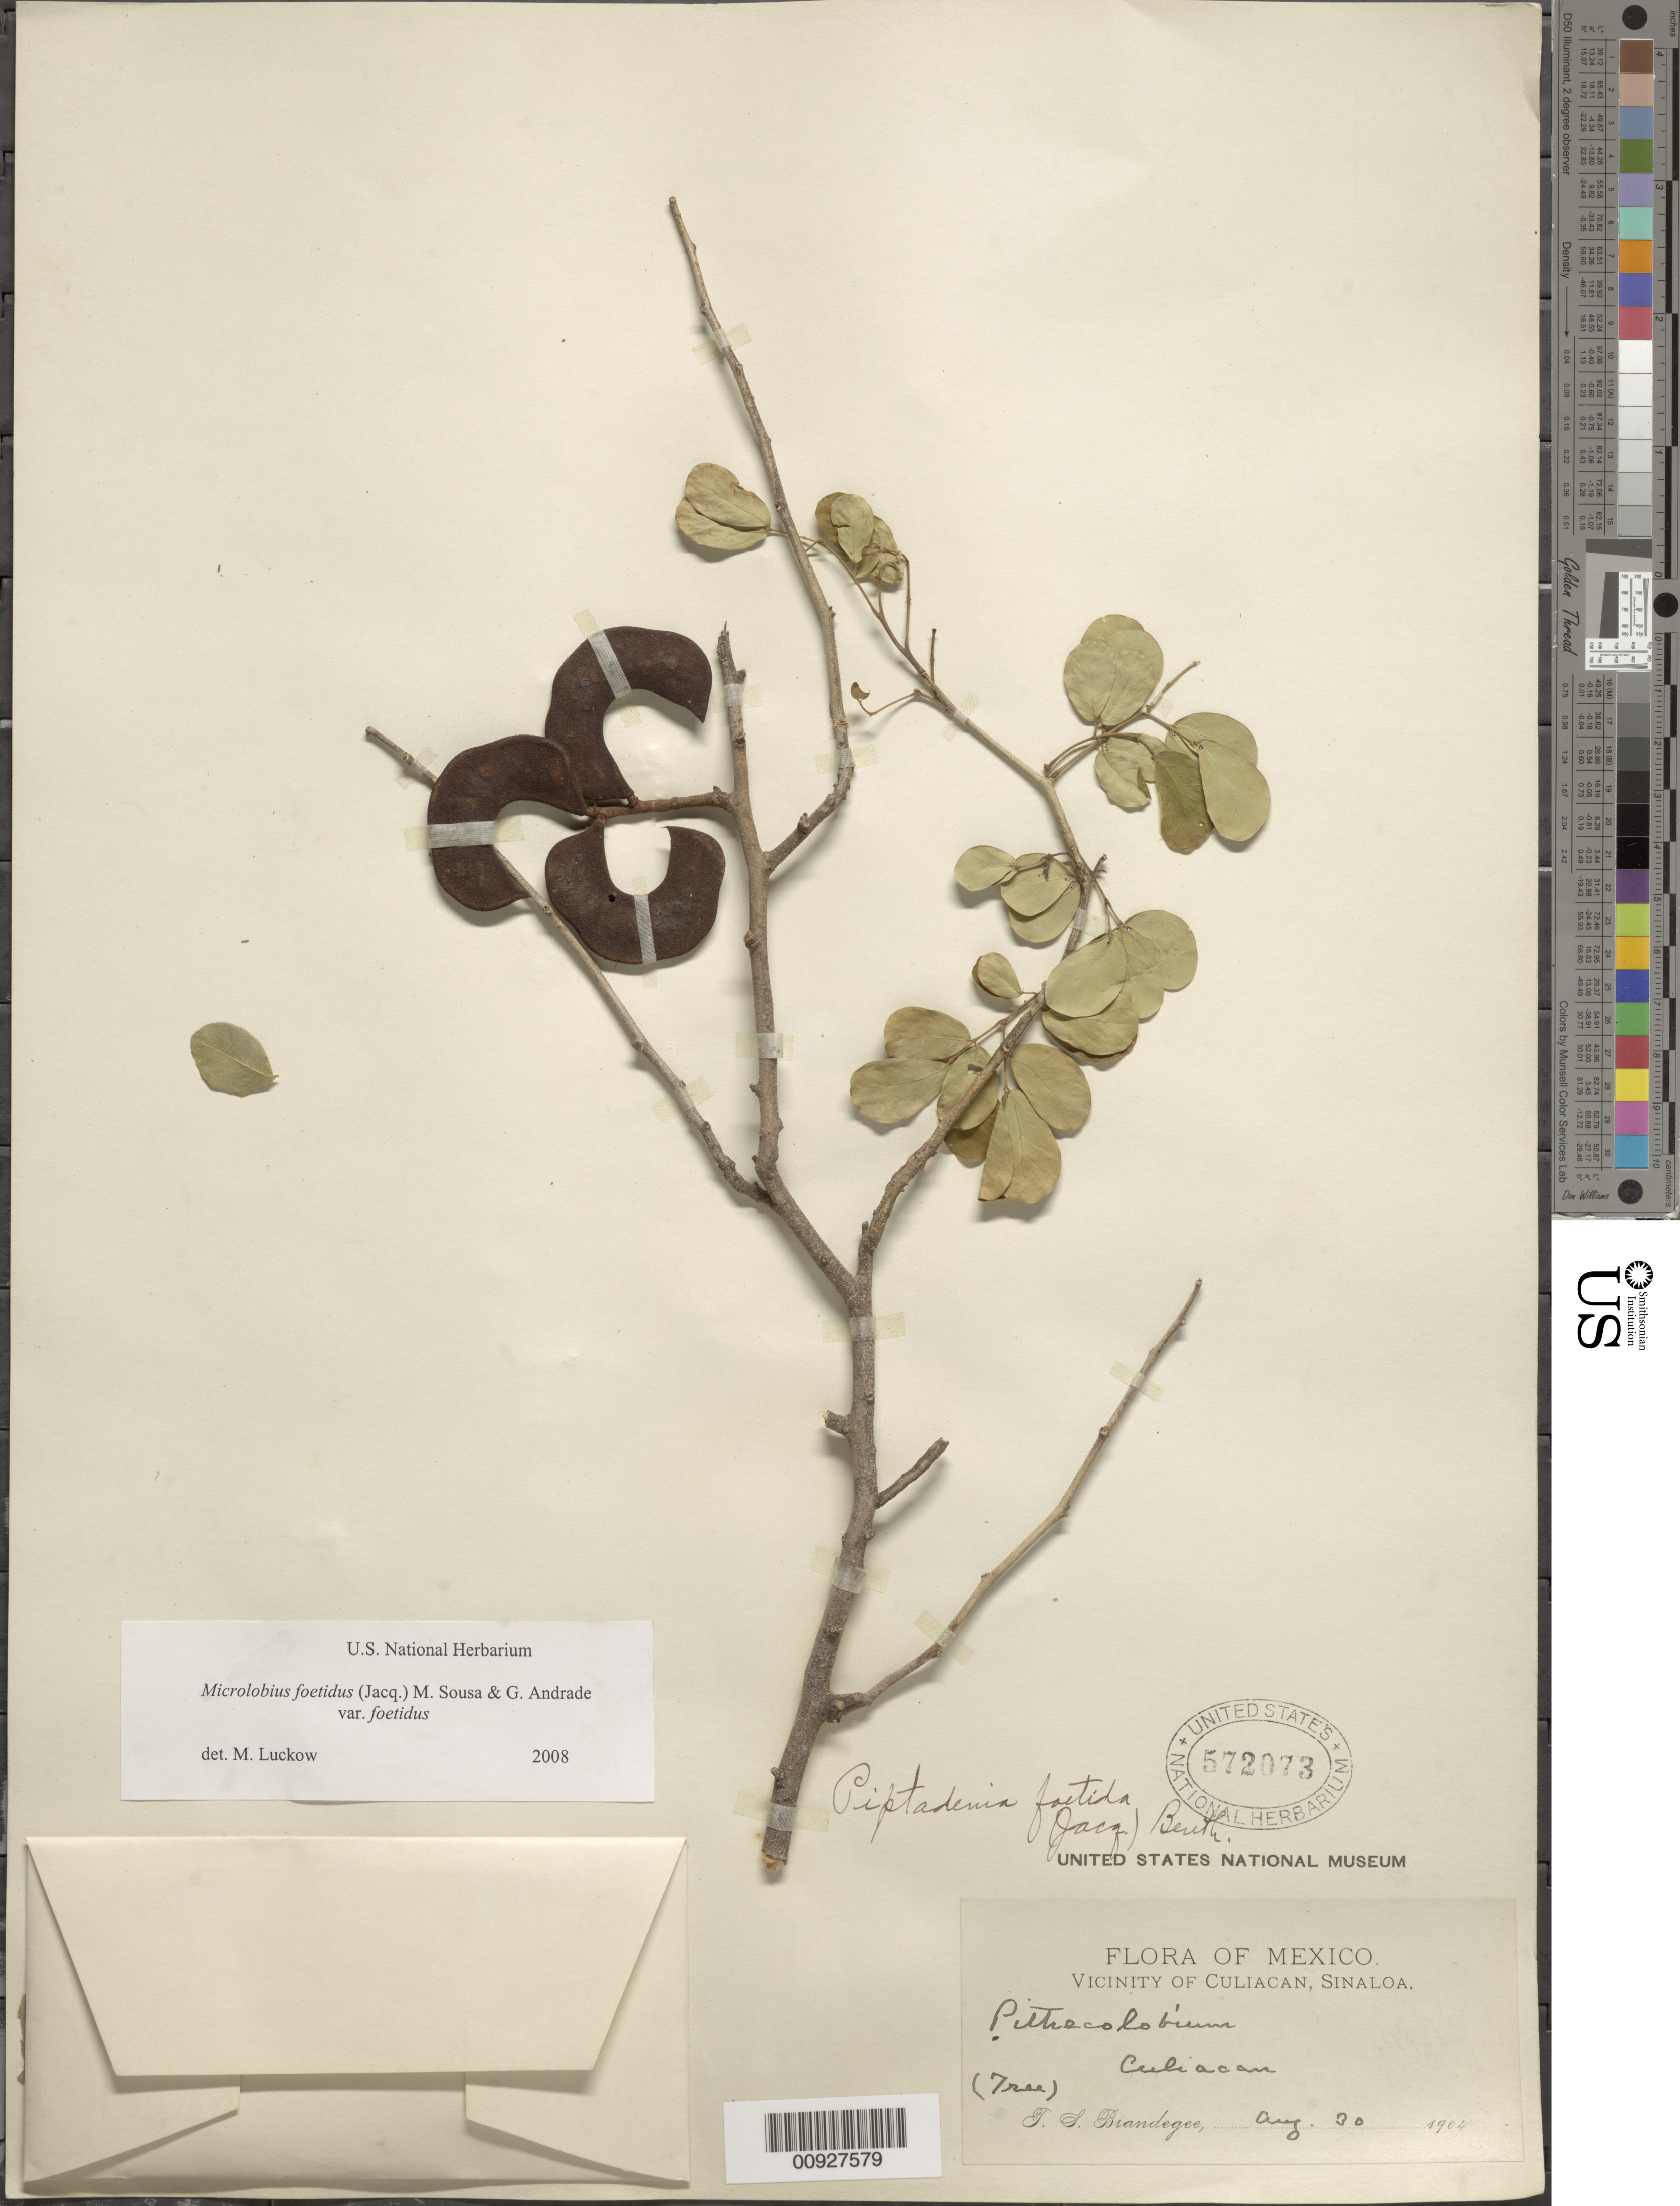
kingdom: Plantae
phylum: Tracheophyta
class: Magnoliopsida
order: Fabales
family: Fabaceae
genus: Microlobius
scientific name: Microlobius foetidus subsp. foetidus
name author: (Jacq.) M. Sousa & G. Andrade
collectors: T. S. Brandegee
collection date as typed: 30 Aug 1904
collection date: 1904-08-30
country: Mexico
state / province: Sinaloa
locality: Culiacan, Sinaloa.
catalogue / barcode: US 572073